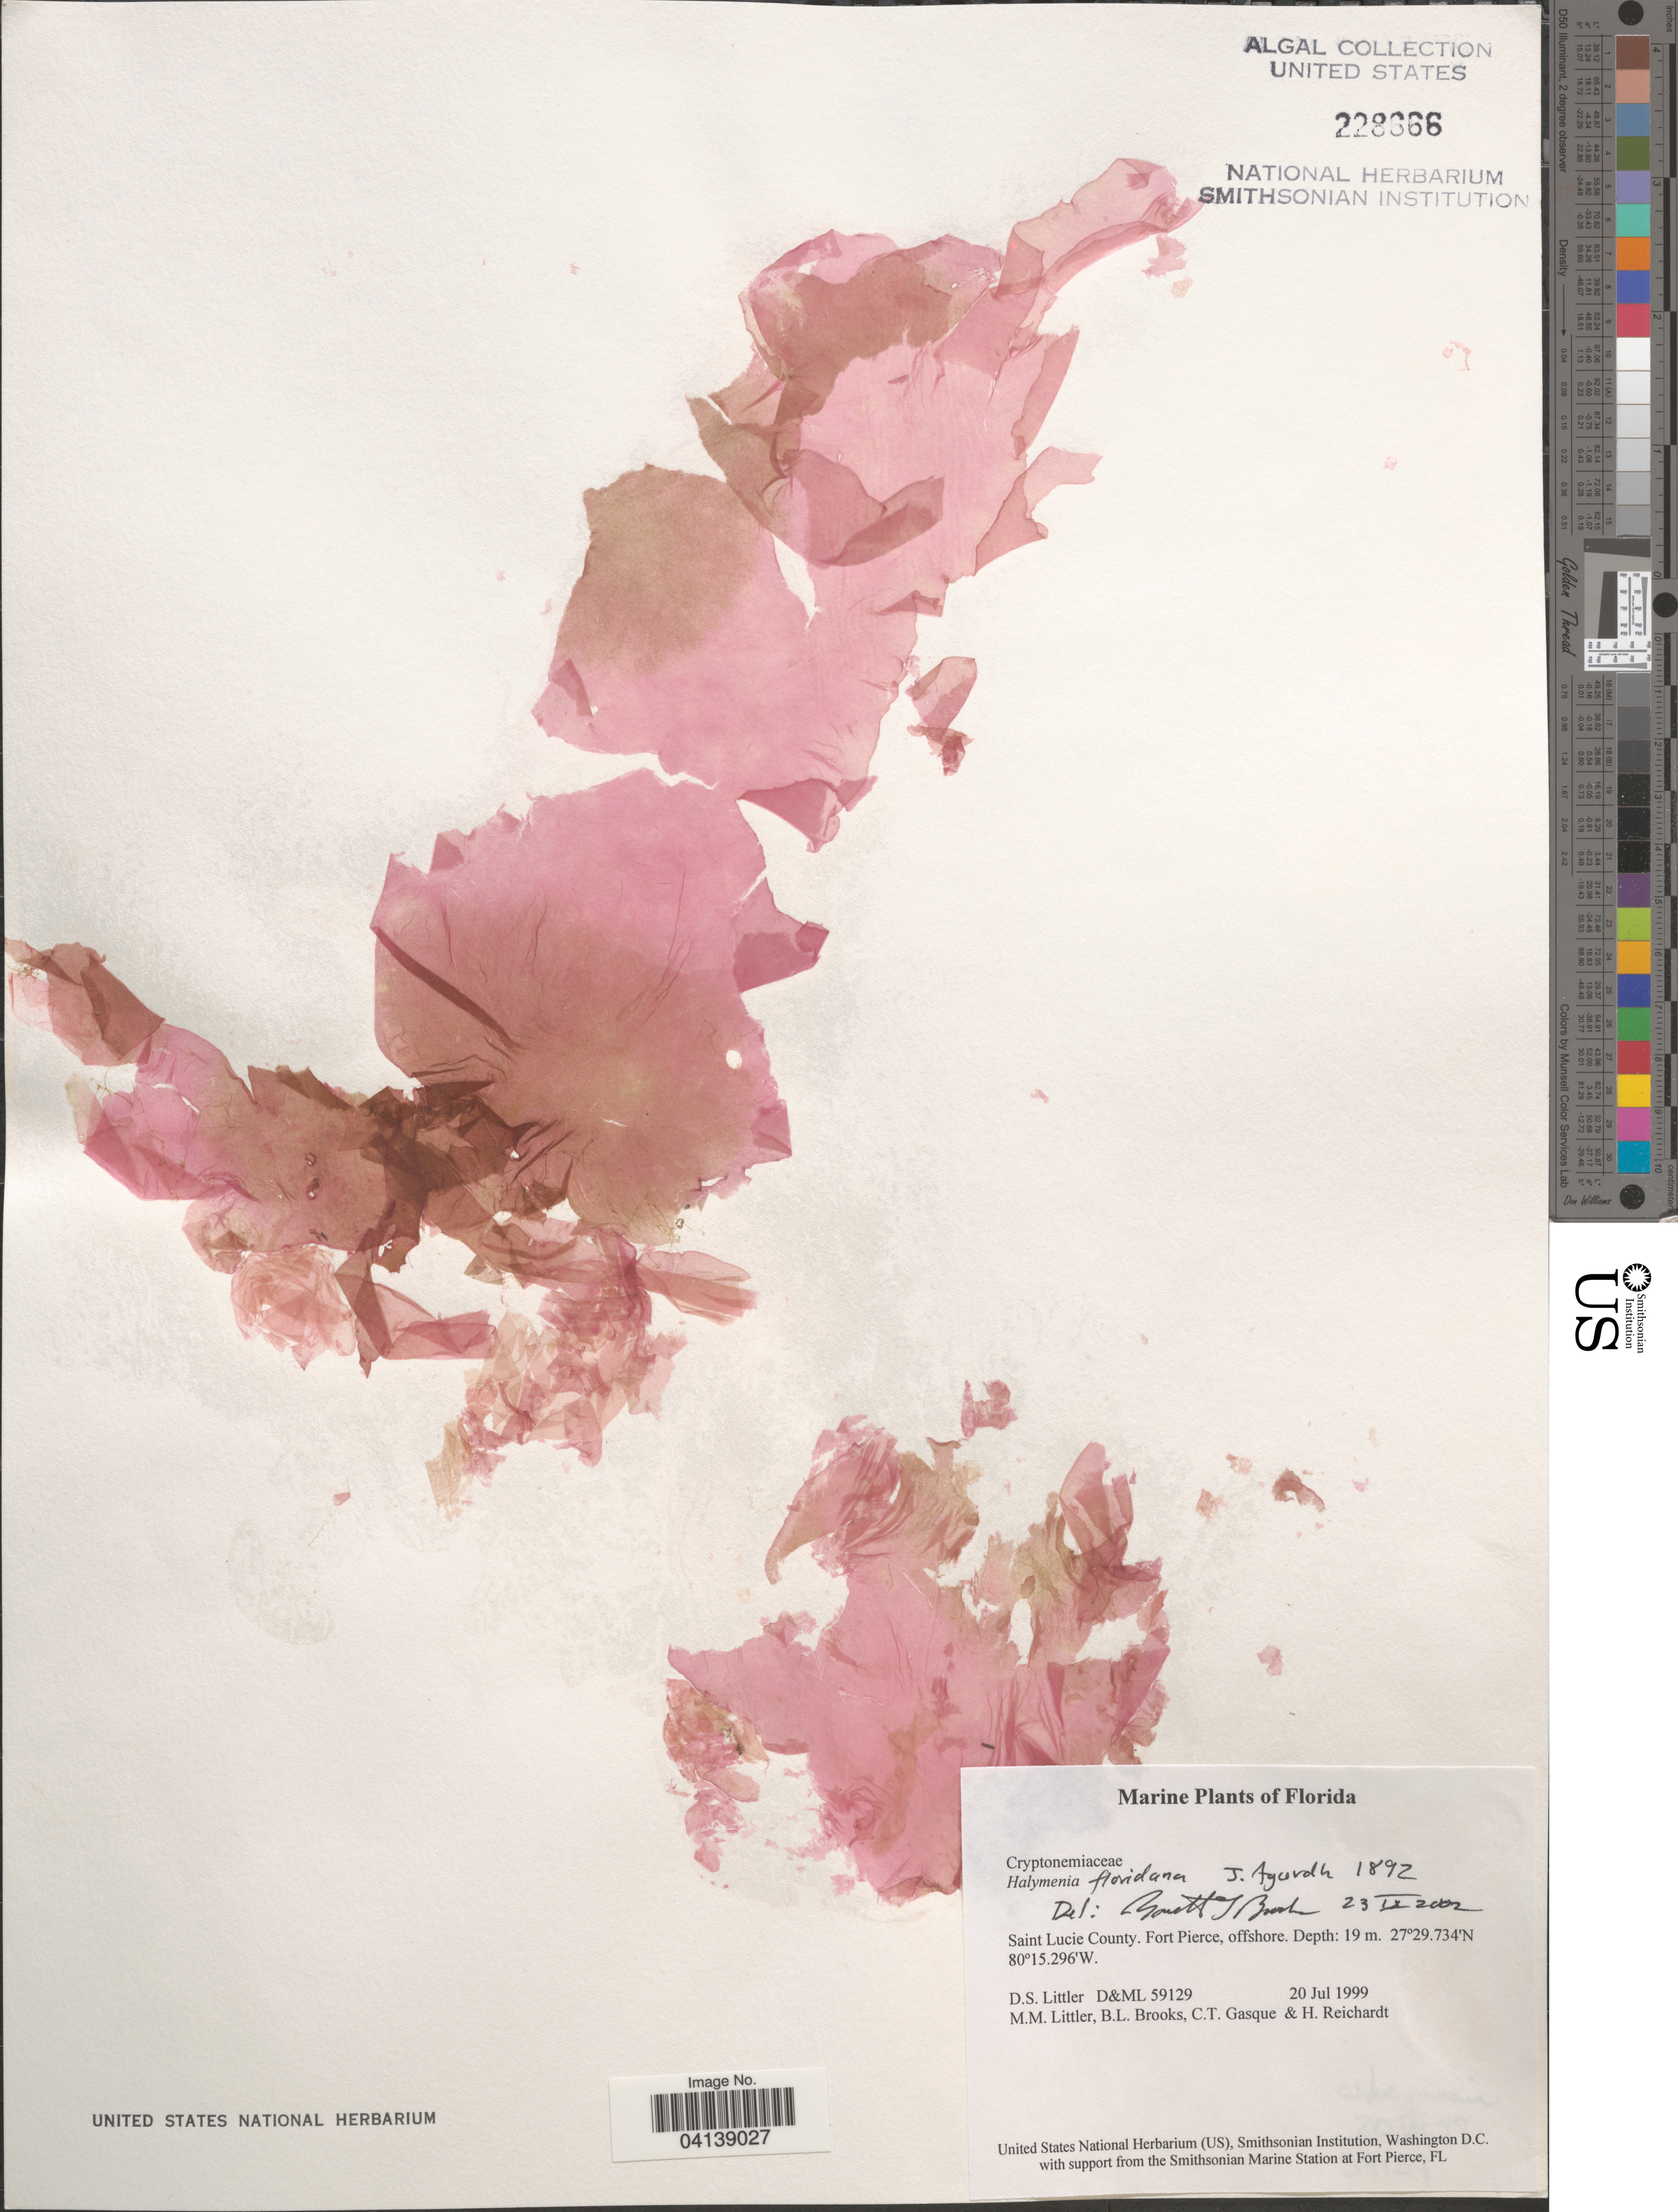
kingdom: Plantae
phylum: Rhodophyta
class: Florideophyceae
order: Halymeniales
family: Halymeniaceae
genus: Halymenia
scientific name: Halymenia floridana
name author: J. Agardh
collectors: D. S. Littler, B. Brooks, C. Gasque & H. W. Reichardt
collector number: D&ML 59129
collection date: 1999-07-20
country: United States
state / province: Florida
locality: Saint Lucie County. Fort Pierce, offshore.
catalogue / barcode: US 228666